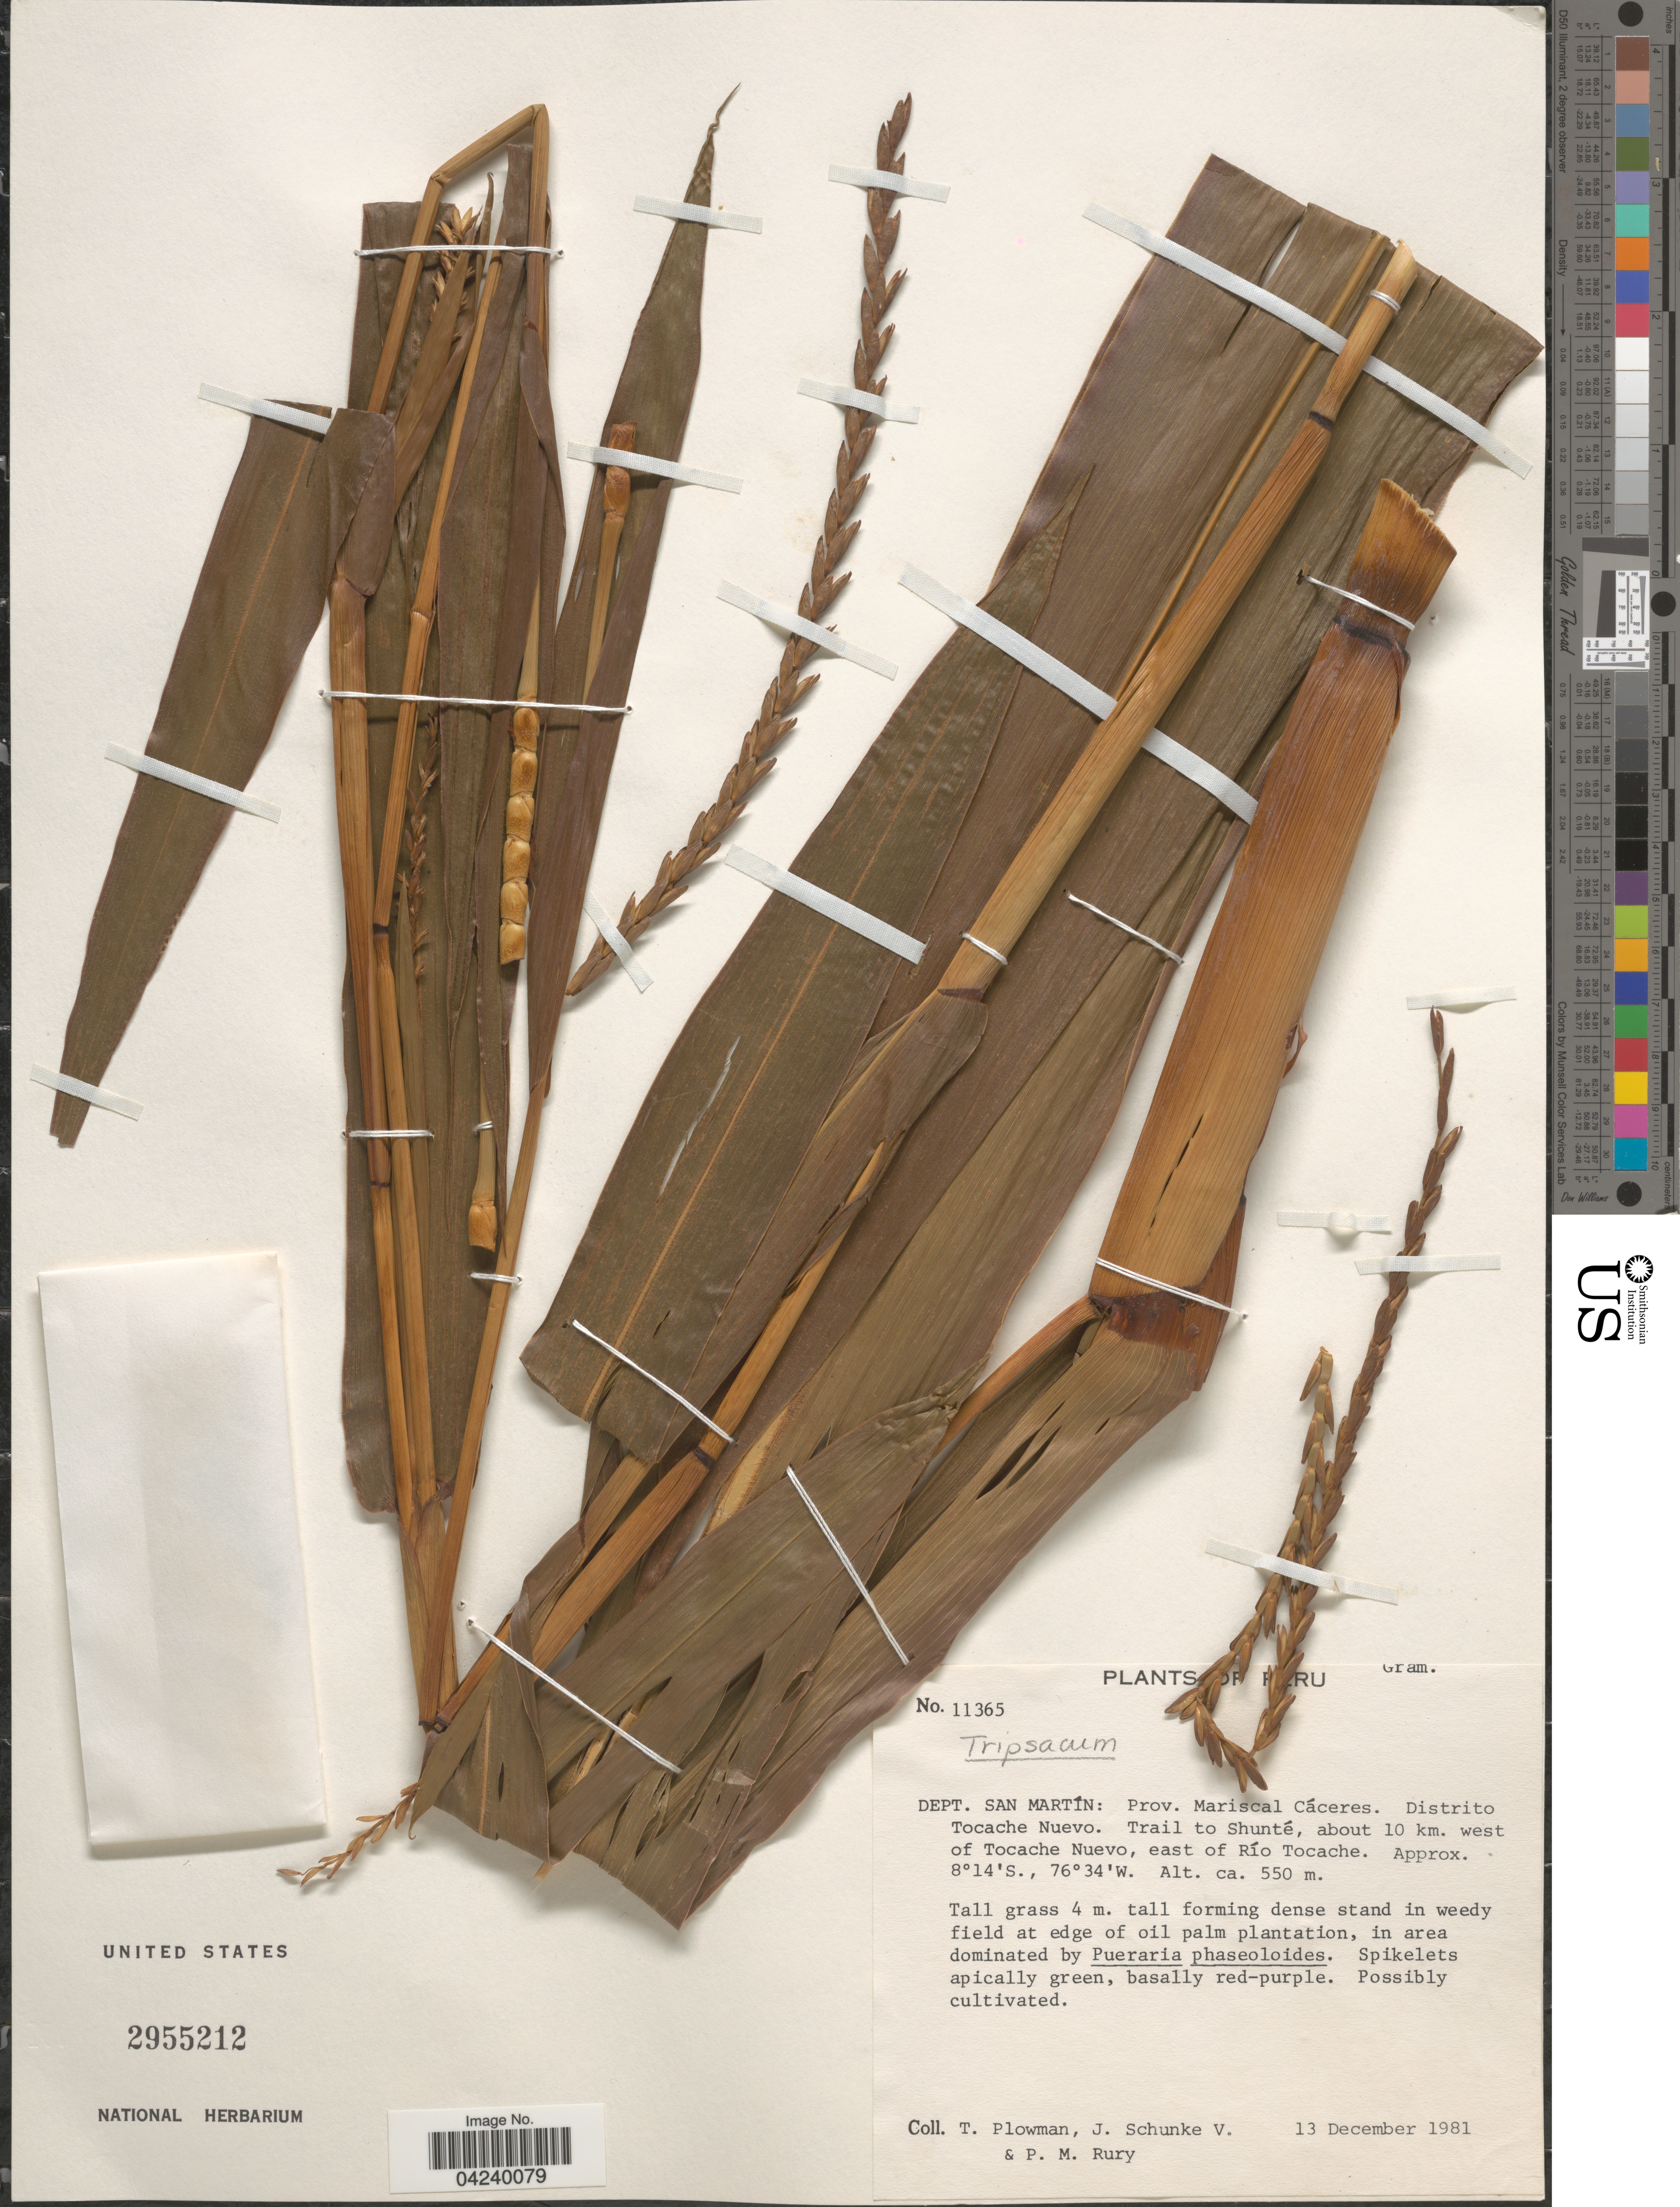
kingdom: Plantae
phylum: Tracheophyta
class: Liliopsida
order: Poales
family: Poaceae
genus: Tripsacum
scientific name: Tripsacum sp.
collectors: T. Plowman, J. Schunke Vigo & P. M. Rury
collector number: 11365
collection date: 1981-12-13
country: Peru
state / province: San Martín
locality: Dept. San Martín: Prov. Mariscal Cáceres. Distrito Tocache Nuevo. Trail to Shunté, about 10 km. west of Tocache Nuevo, east of Río Tocache.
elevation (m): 550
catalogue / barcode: US 2955212